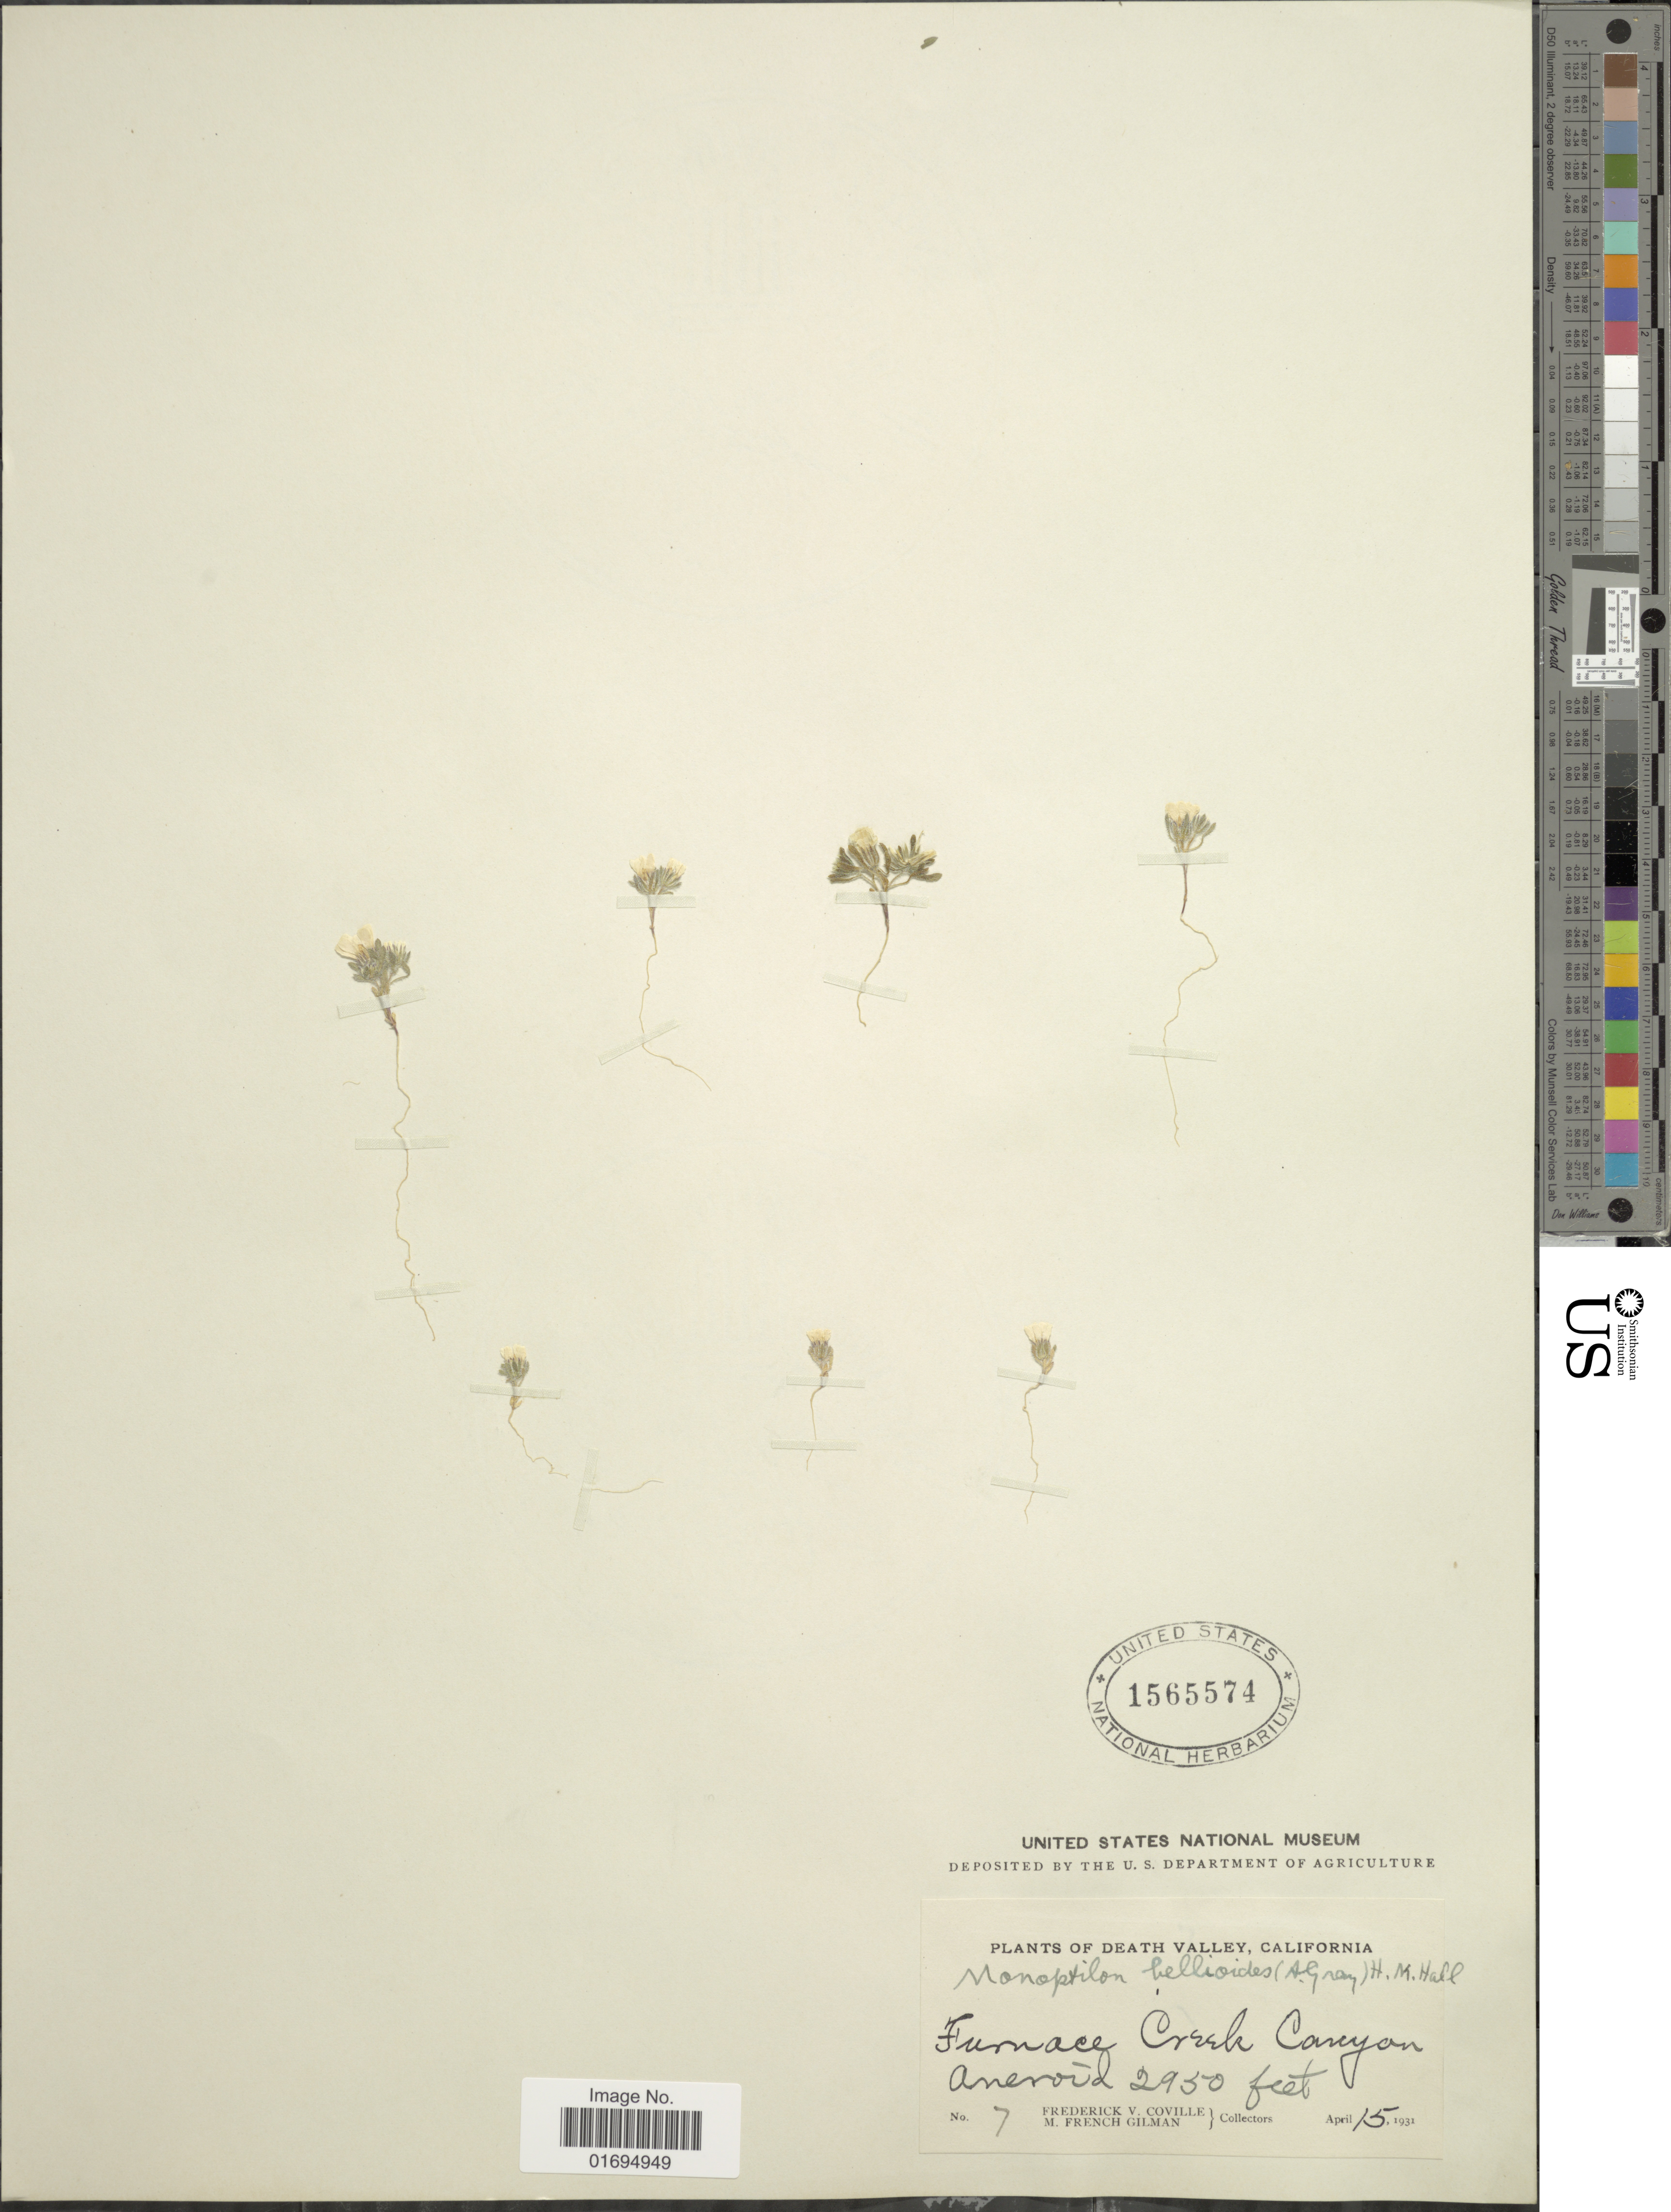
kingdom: Plantae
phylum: Tracheophyta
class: Magnoliopsida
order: Asterales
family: Asteraceae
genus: Monoptilon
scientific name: Monoptilon bellioides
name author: (A. Gray) H.M. Hall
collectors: F. V. Coville & M. F. Gilman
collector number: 7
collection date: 1931-04-15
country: United States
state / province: California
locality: Death Valley, Funace Creek Canyon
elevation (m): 899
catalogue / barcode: US 1565574